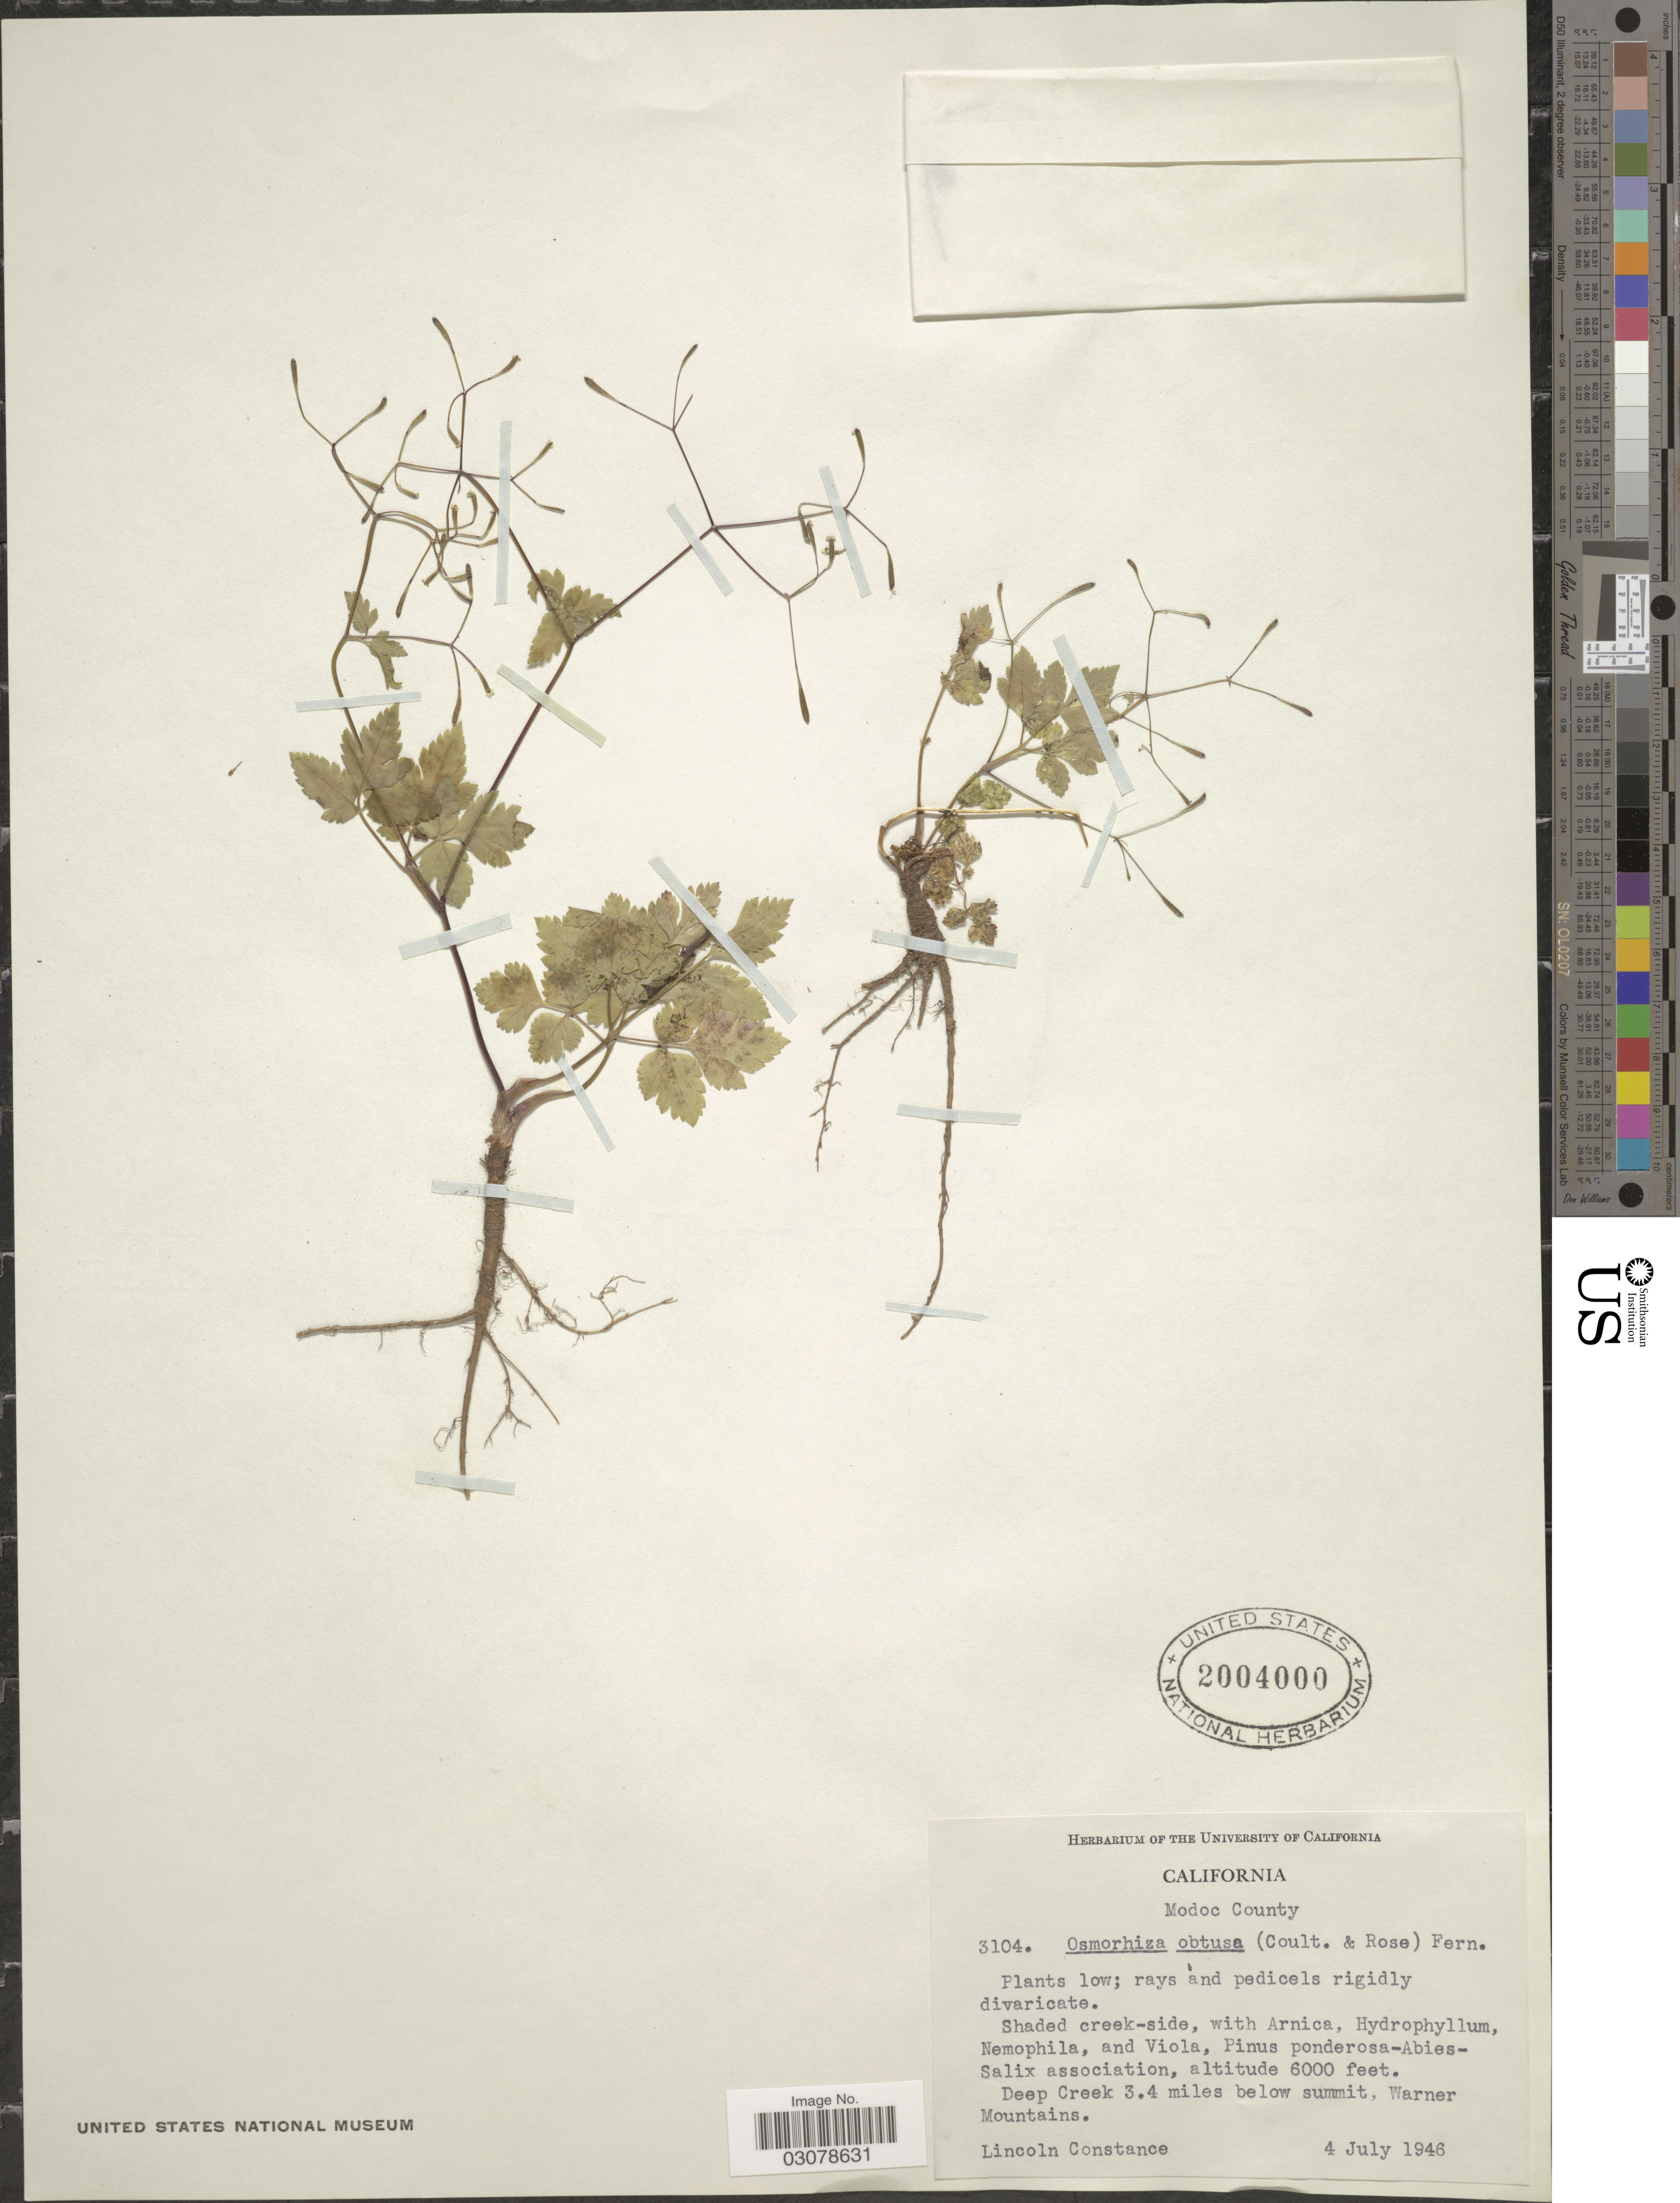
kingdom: Plantae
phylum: Tracheophyta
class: Magnoliopsida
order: Apiales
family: Apiaceae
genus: Osmorhiza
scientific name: Osmorhiza obtusa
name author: (J.M. Coult. & Rose) Fernald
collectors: L. Constance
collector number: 3104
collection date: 1946-07-04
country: United States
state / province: California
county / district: Modoc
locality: Modoc County. Deep Creek 3.4 miles below summit, Warner Mountains.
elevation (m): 1829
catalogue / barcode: US 2004000